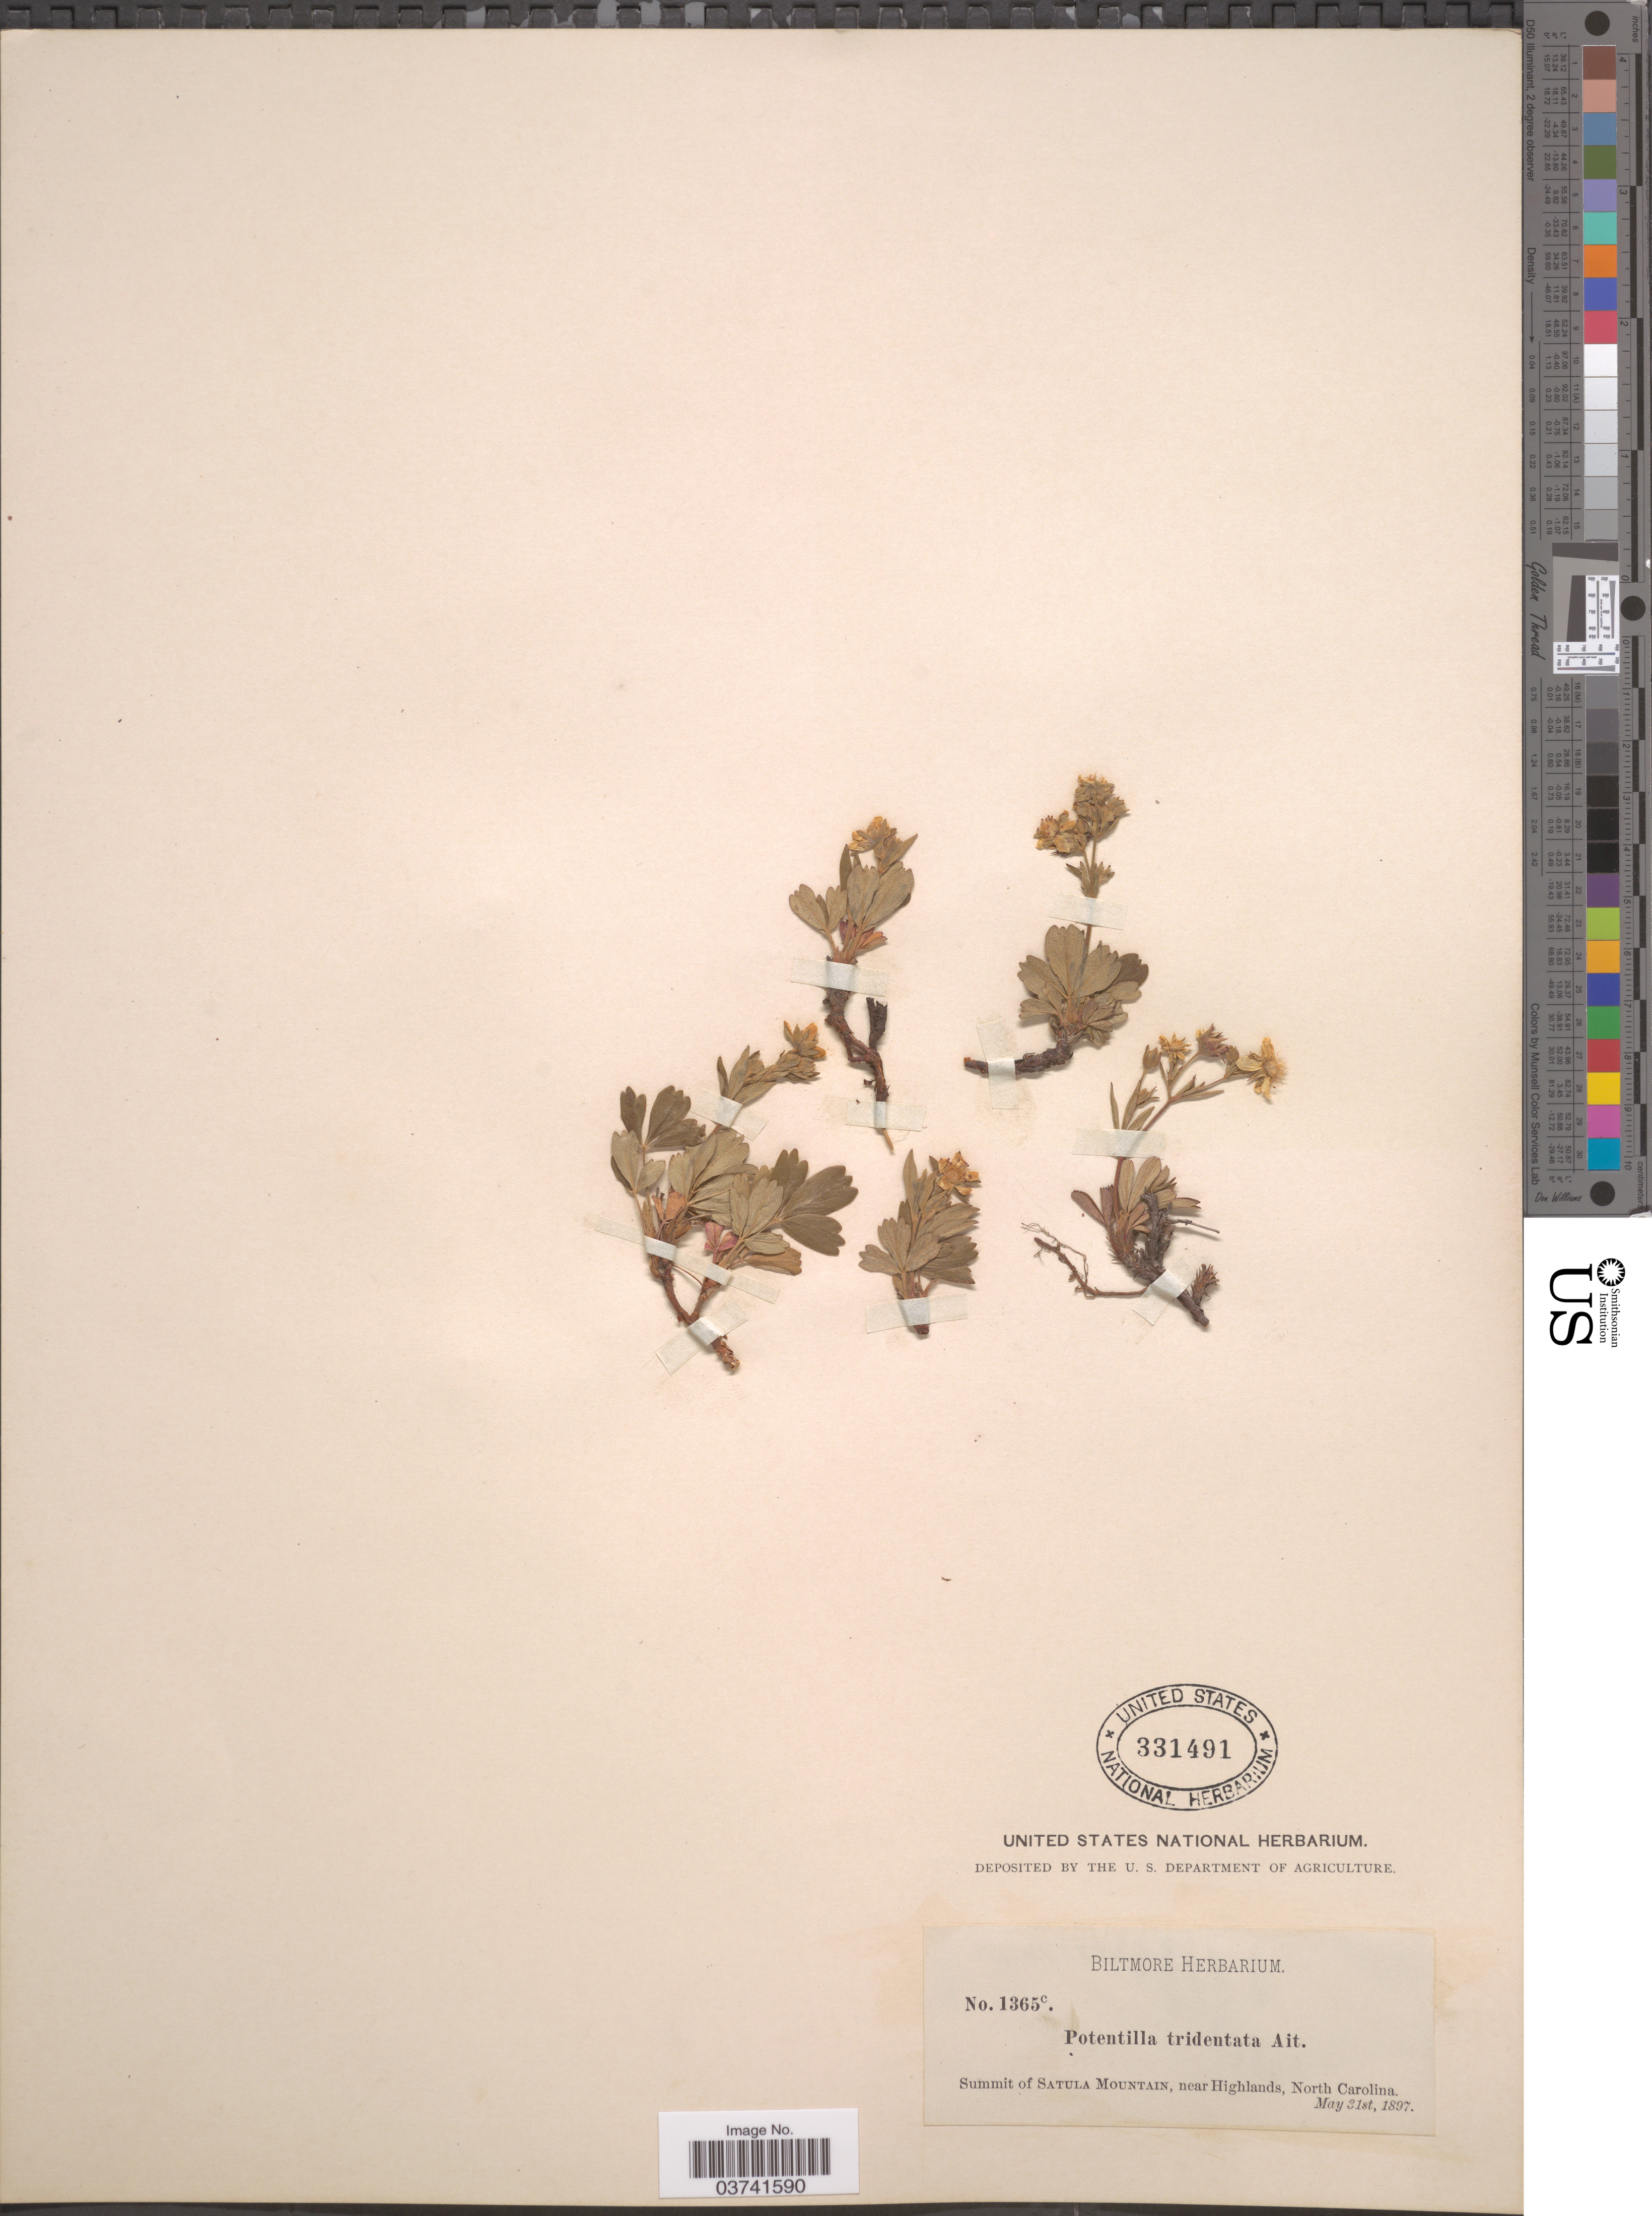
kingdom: Plantae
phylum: Tracheophyta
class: Magnoliopsida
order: Rosales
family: Rosaceae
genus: Potentilla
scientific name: Potentilla tridentata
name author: Aiton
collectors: ex herb. Biltmore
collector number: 1365c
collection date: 1897-05-31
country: United States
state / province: North Carolina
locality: Summit of Satula Mountain, near Highlands.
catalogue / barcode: US 331491